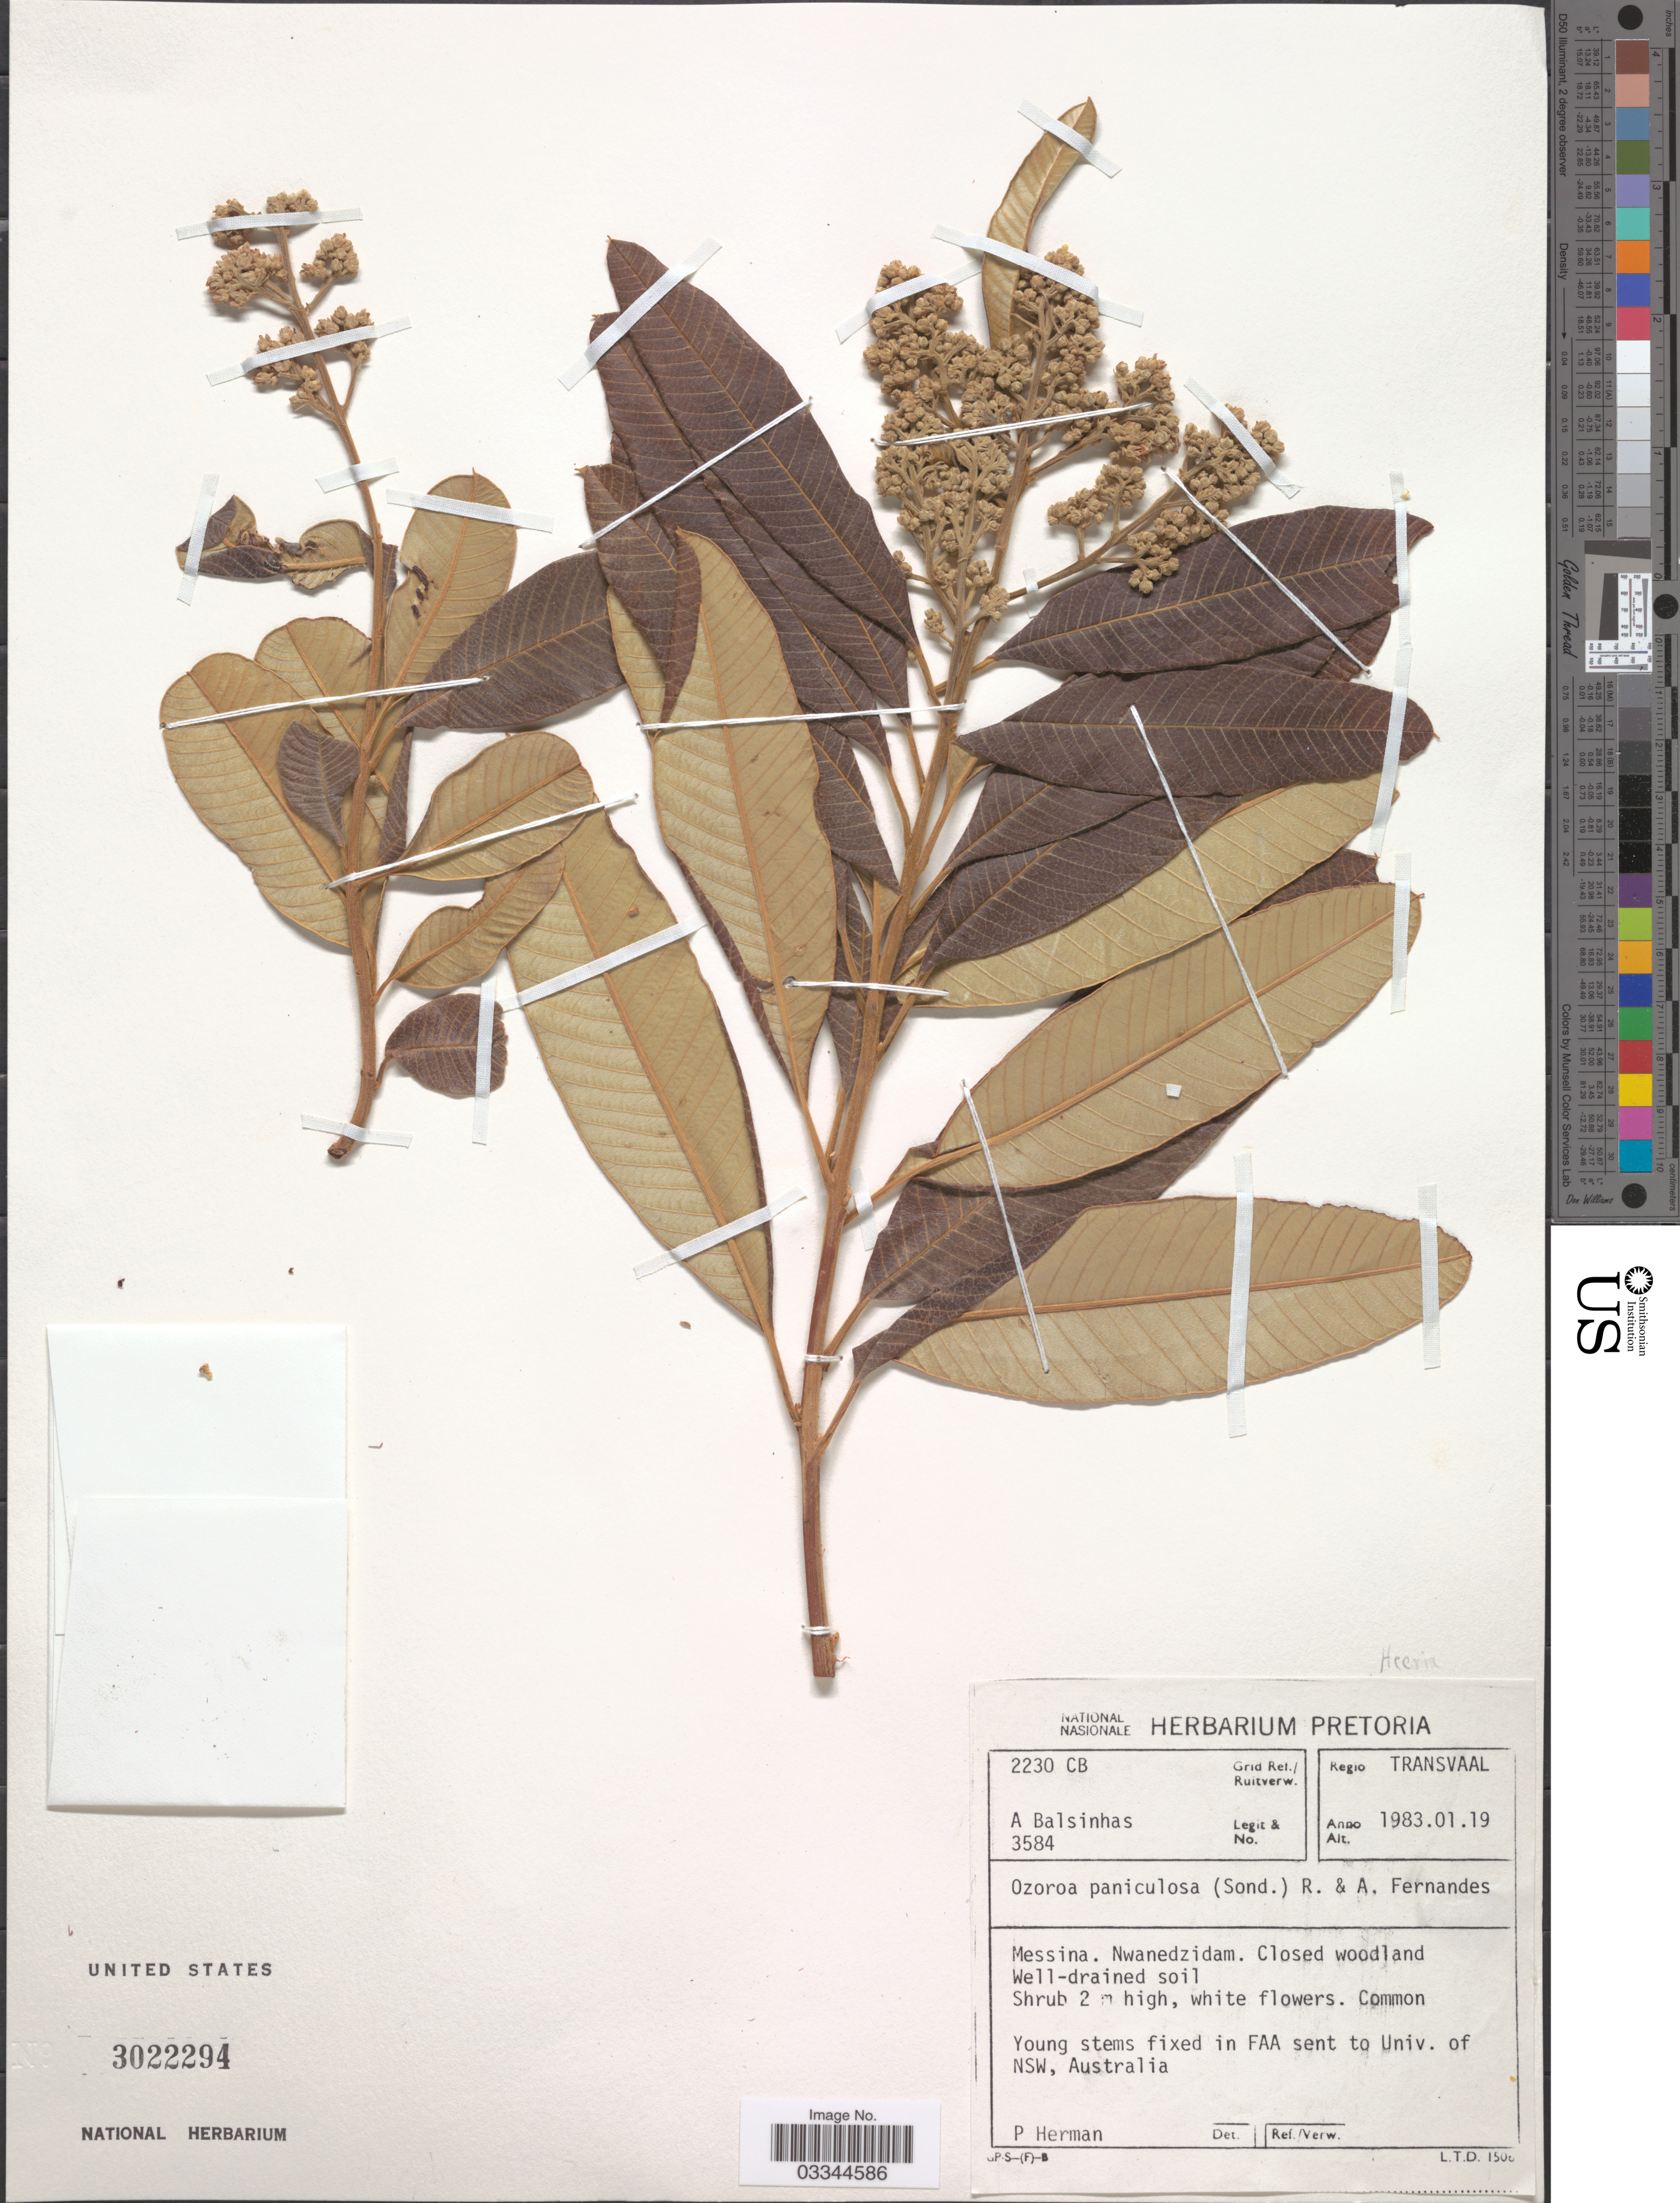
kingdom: Plantae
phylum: Tracheophyta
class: Magnoliopsida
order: Sapindales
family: Anacardiaceae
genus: Ozoroa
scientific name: Ozoroa paniculosa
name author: (Sond.) R. Fern. & A. Fern.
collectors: A. A. Balsinhas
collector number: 3584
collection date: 1983-01-19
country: South Africa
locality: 2230 CB Grid Ref. Regio Transvaal. Messina. Nwanedzidam.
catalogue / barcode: US 3022294